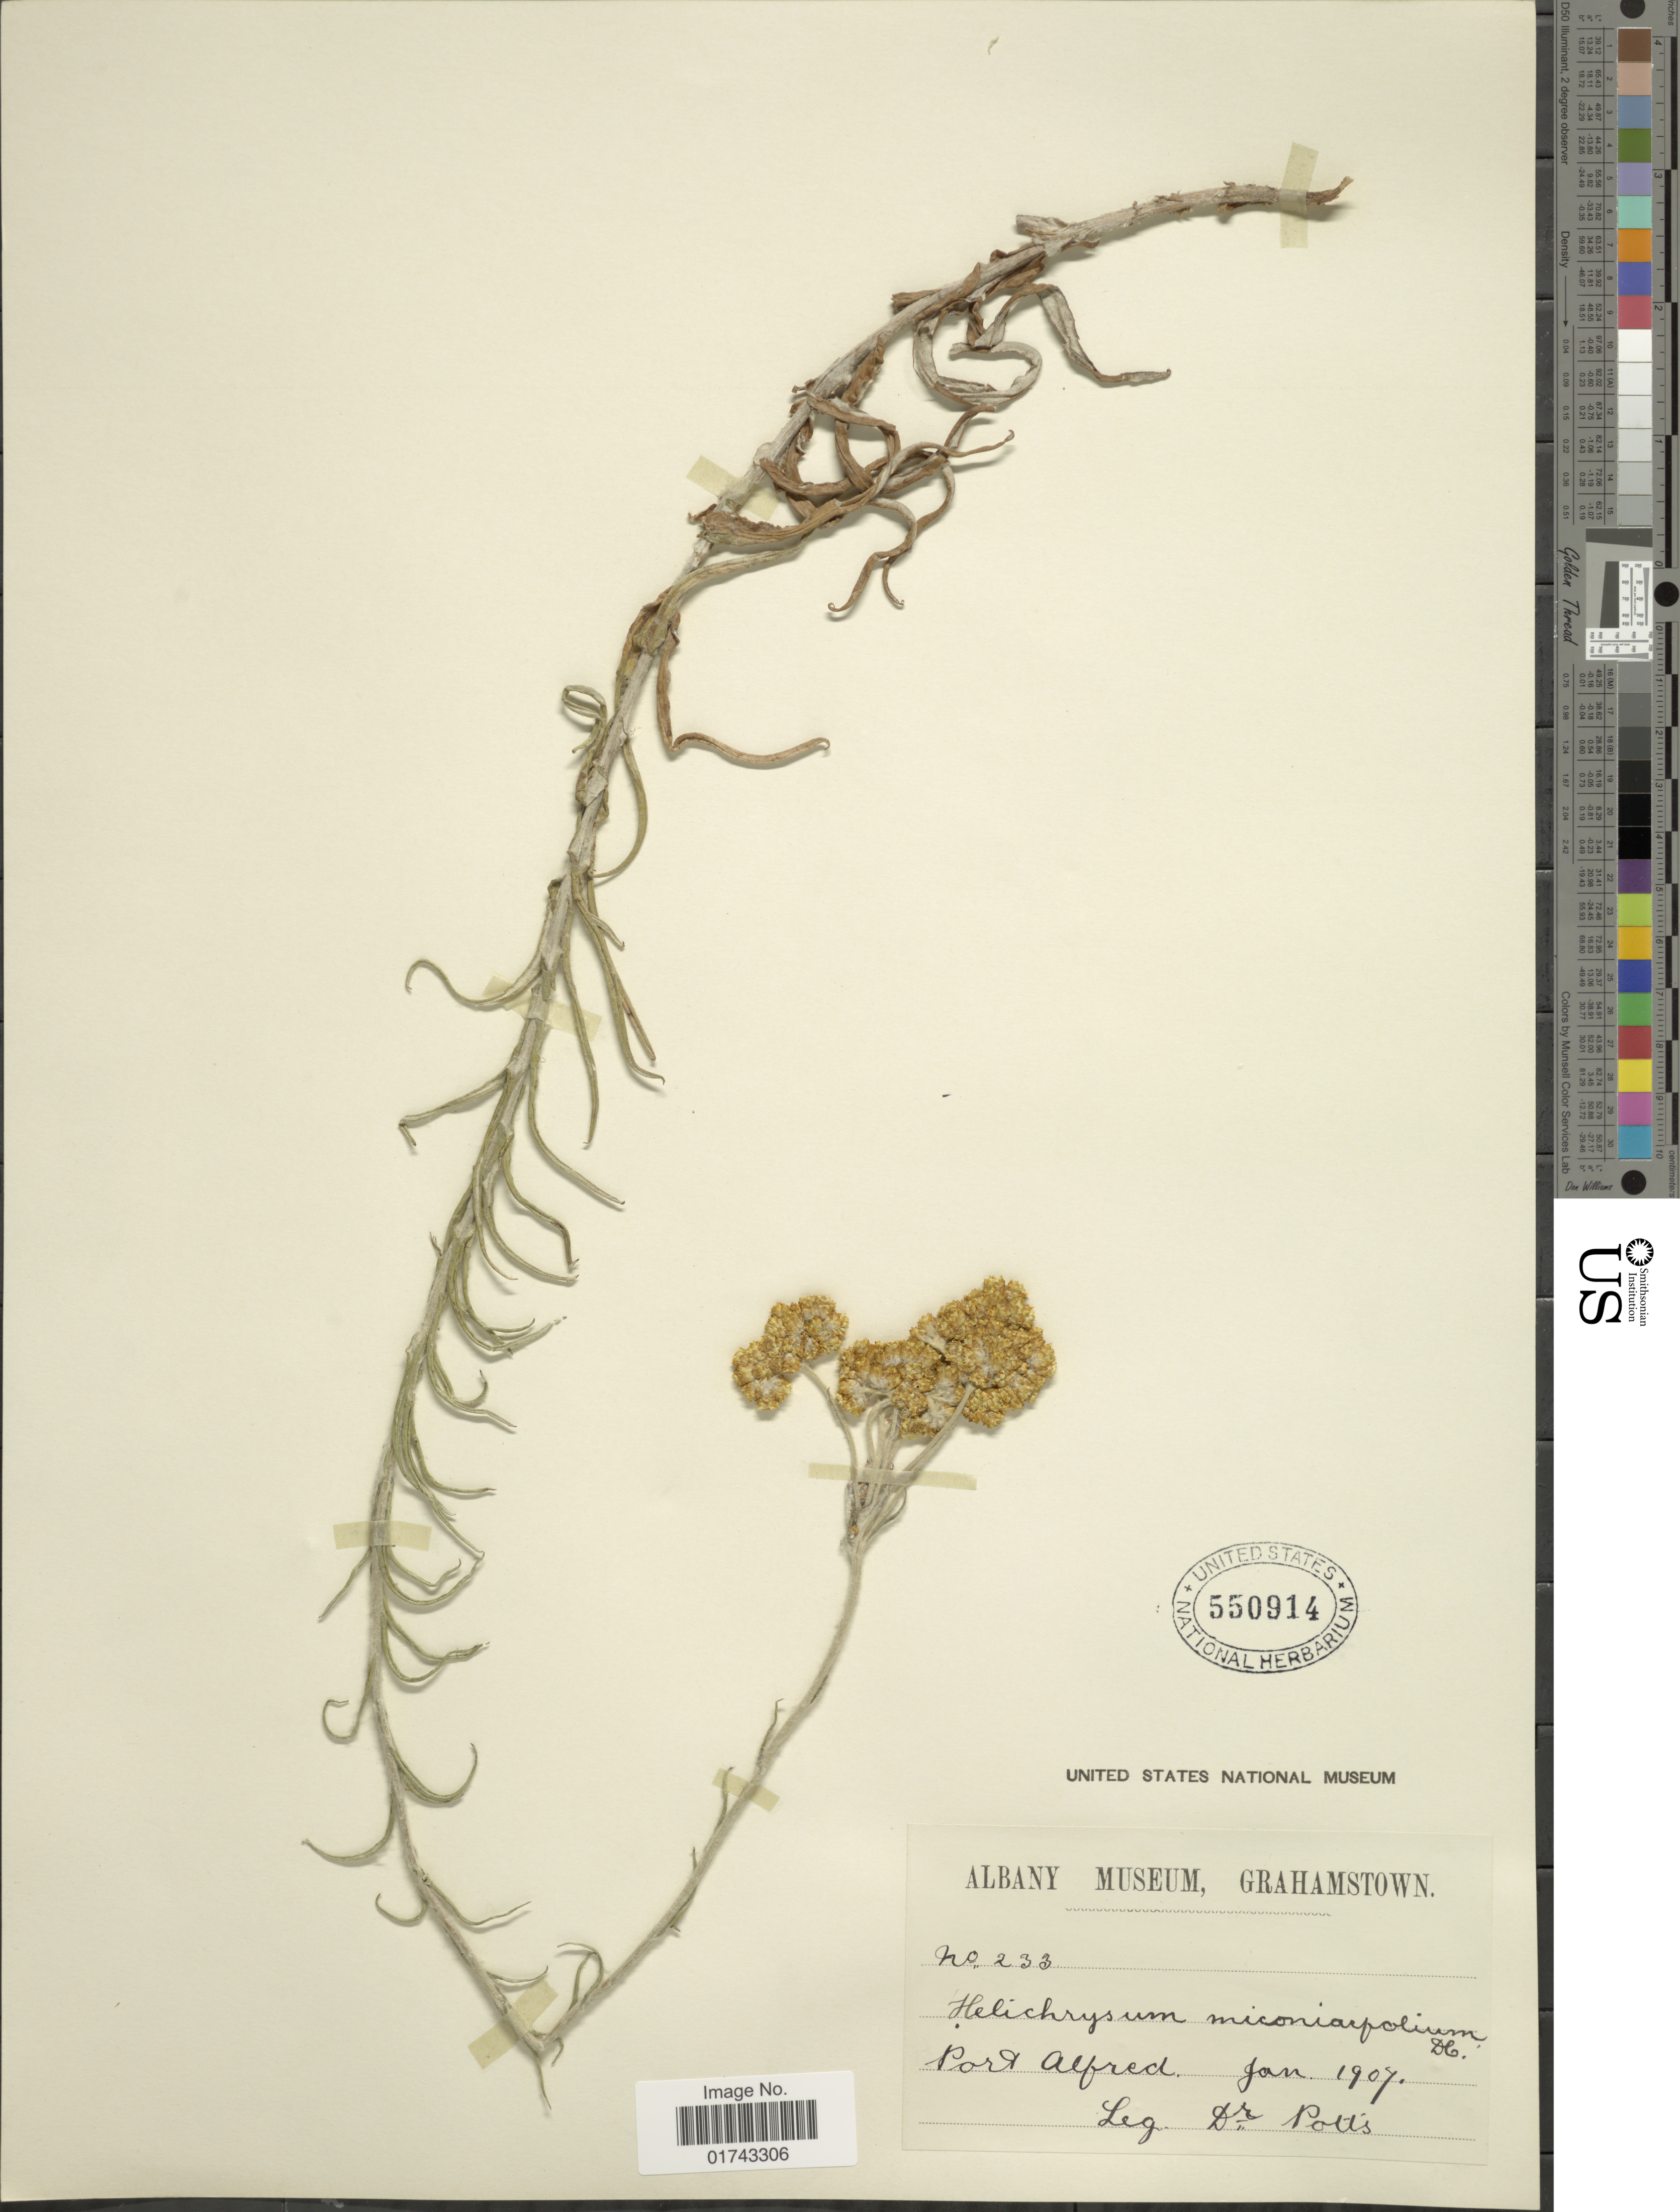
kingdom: Plantae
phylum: Tracheophyta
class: Magnoliopsida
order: Asterales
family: Asteraceae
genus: Helichrysum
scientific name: Helichrysum miconiifolium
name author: DC.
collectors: Potts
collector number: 233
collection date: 1907-01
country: South Africa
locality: Grahamstown, Port Alfred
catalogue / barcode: US 550914